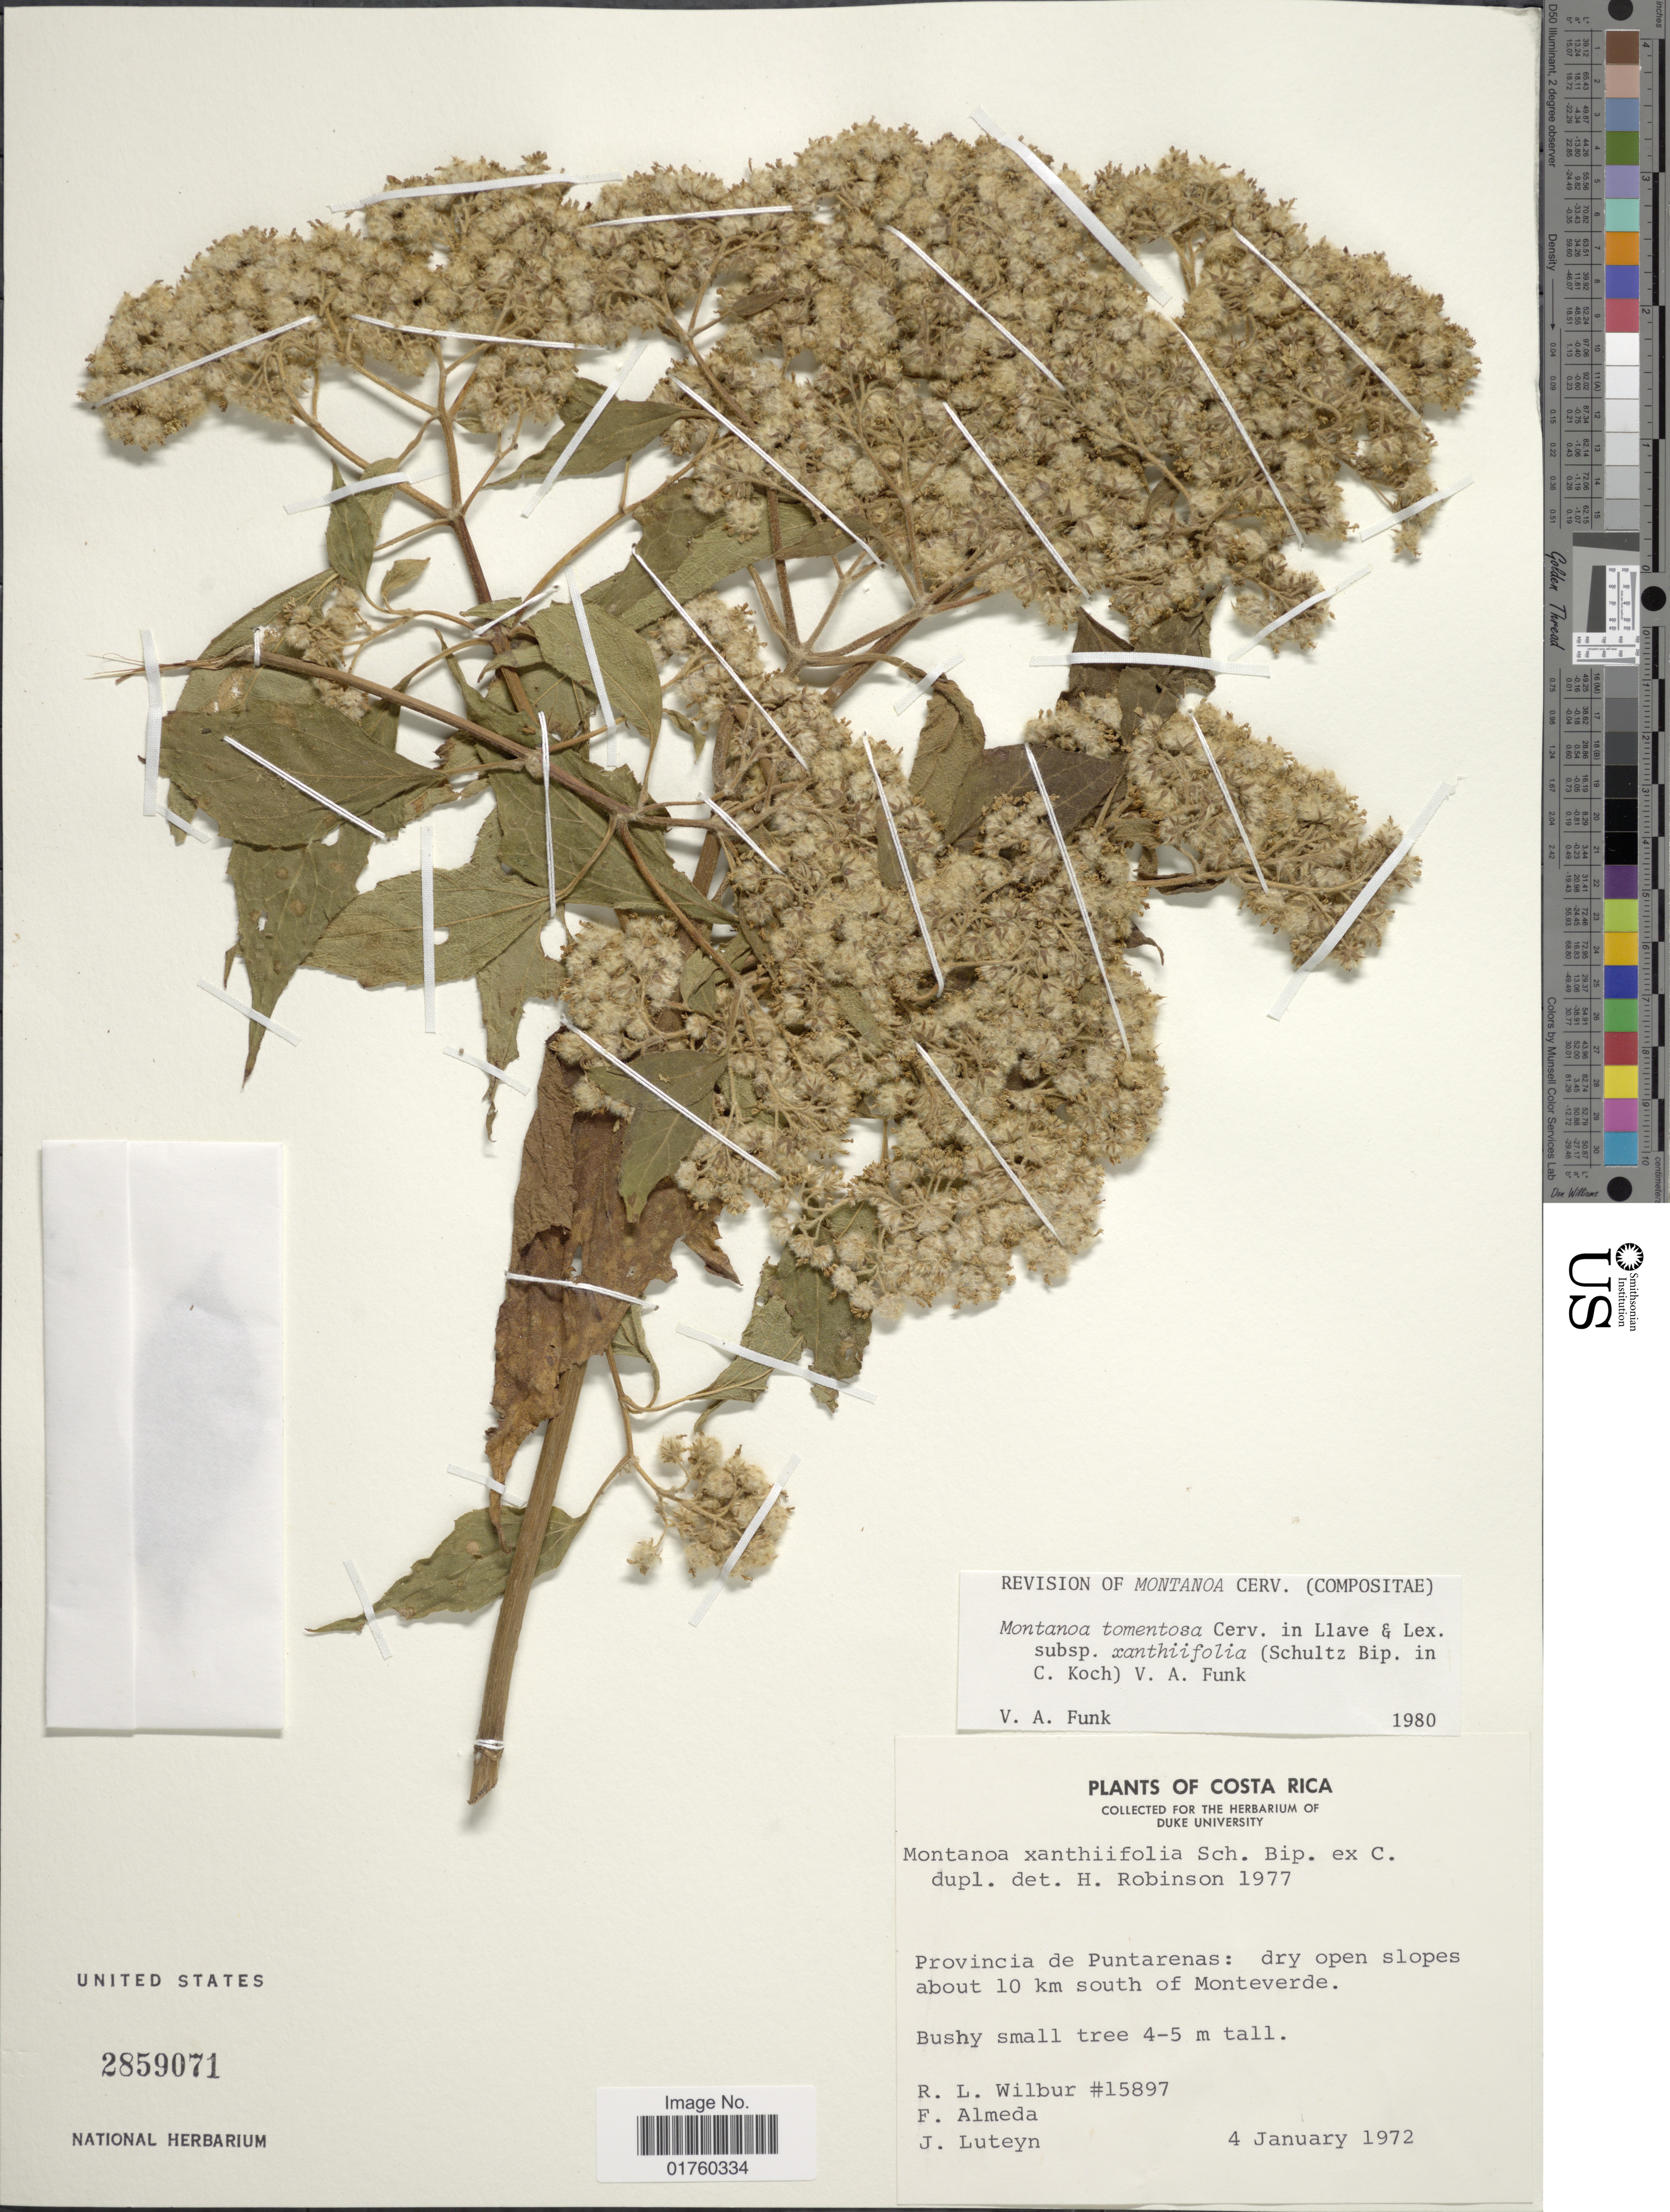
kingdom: Plantae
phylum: Tracheophyta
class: Magnoliopsida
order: Asterales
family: Asteraceae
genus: Montanoa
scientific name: Montanoa tomentosa subsp. xanthiifolia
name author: (Sch. Bip. in C. Koch) V.A. Funk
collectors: R. L. Wilbur, F. Almeda & J. L. Luteyn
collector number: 15897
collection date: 1972-01-04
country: Costa Rica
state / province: Puntarenas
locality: Dry open slopes about 10 km south of Monteverde.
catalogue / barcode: US 2859071